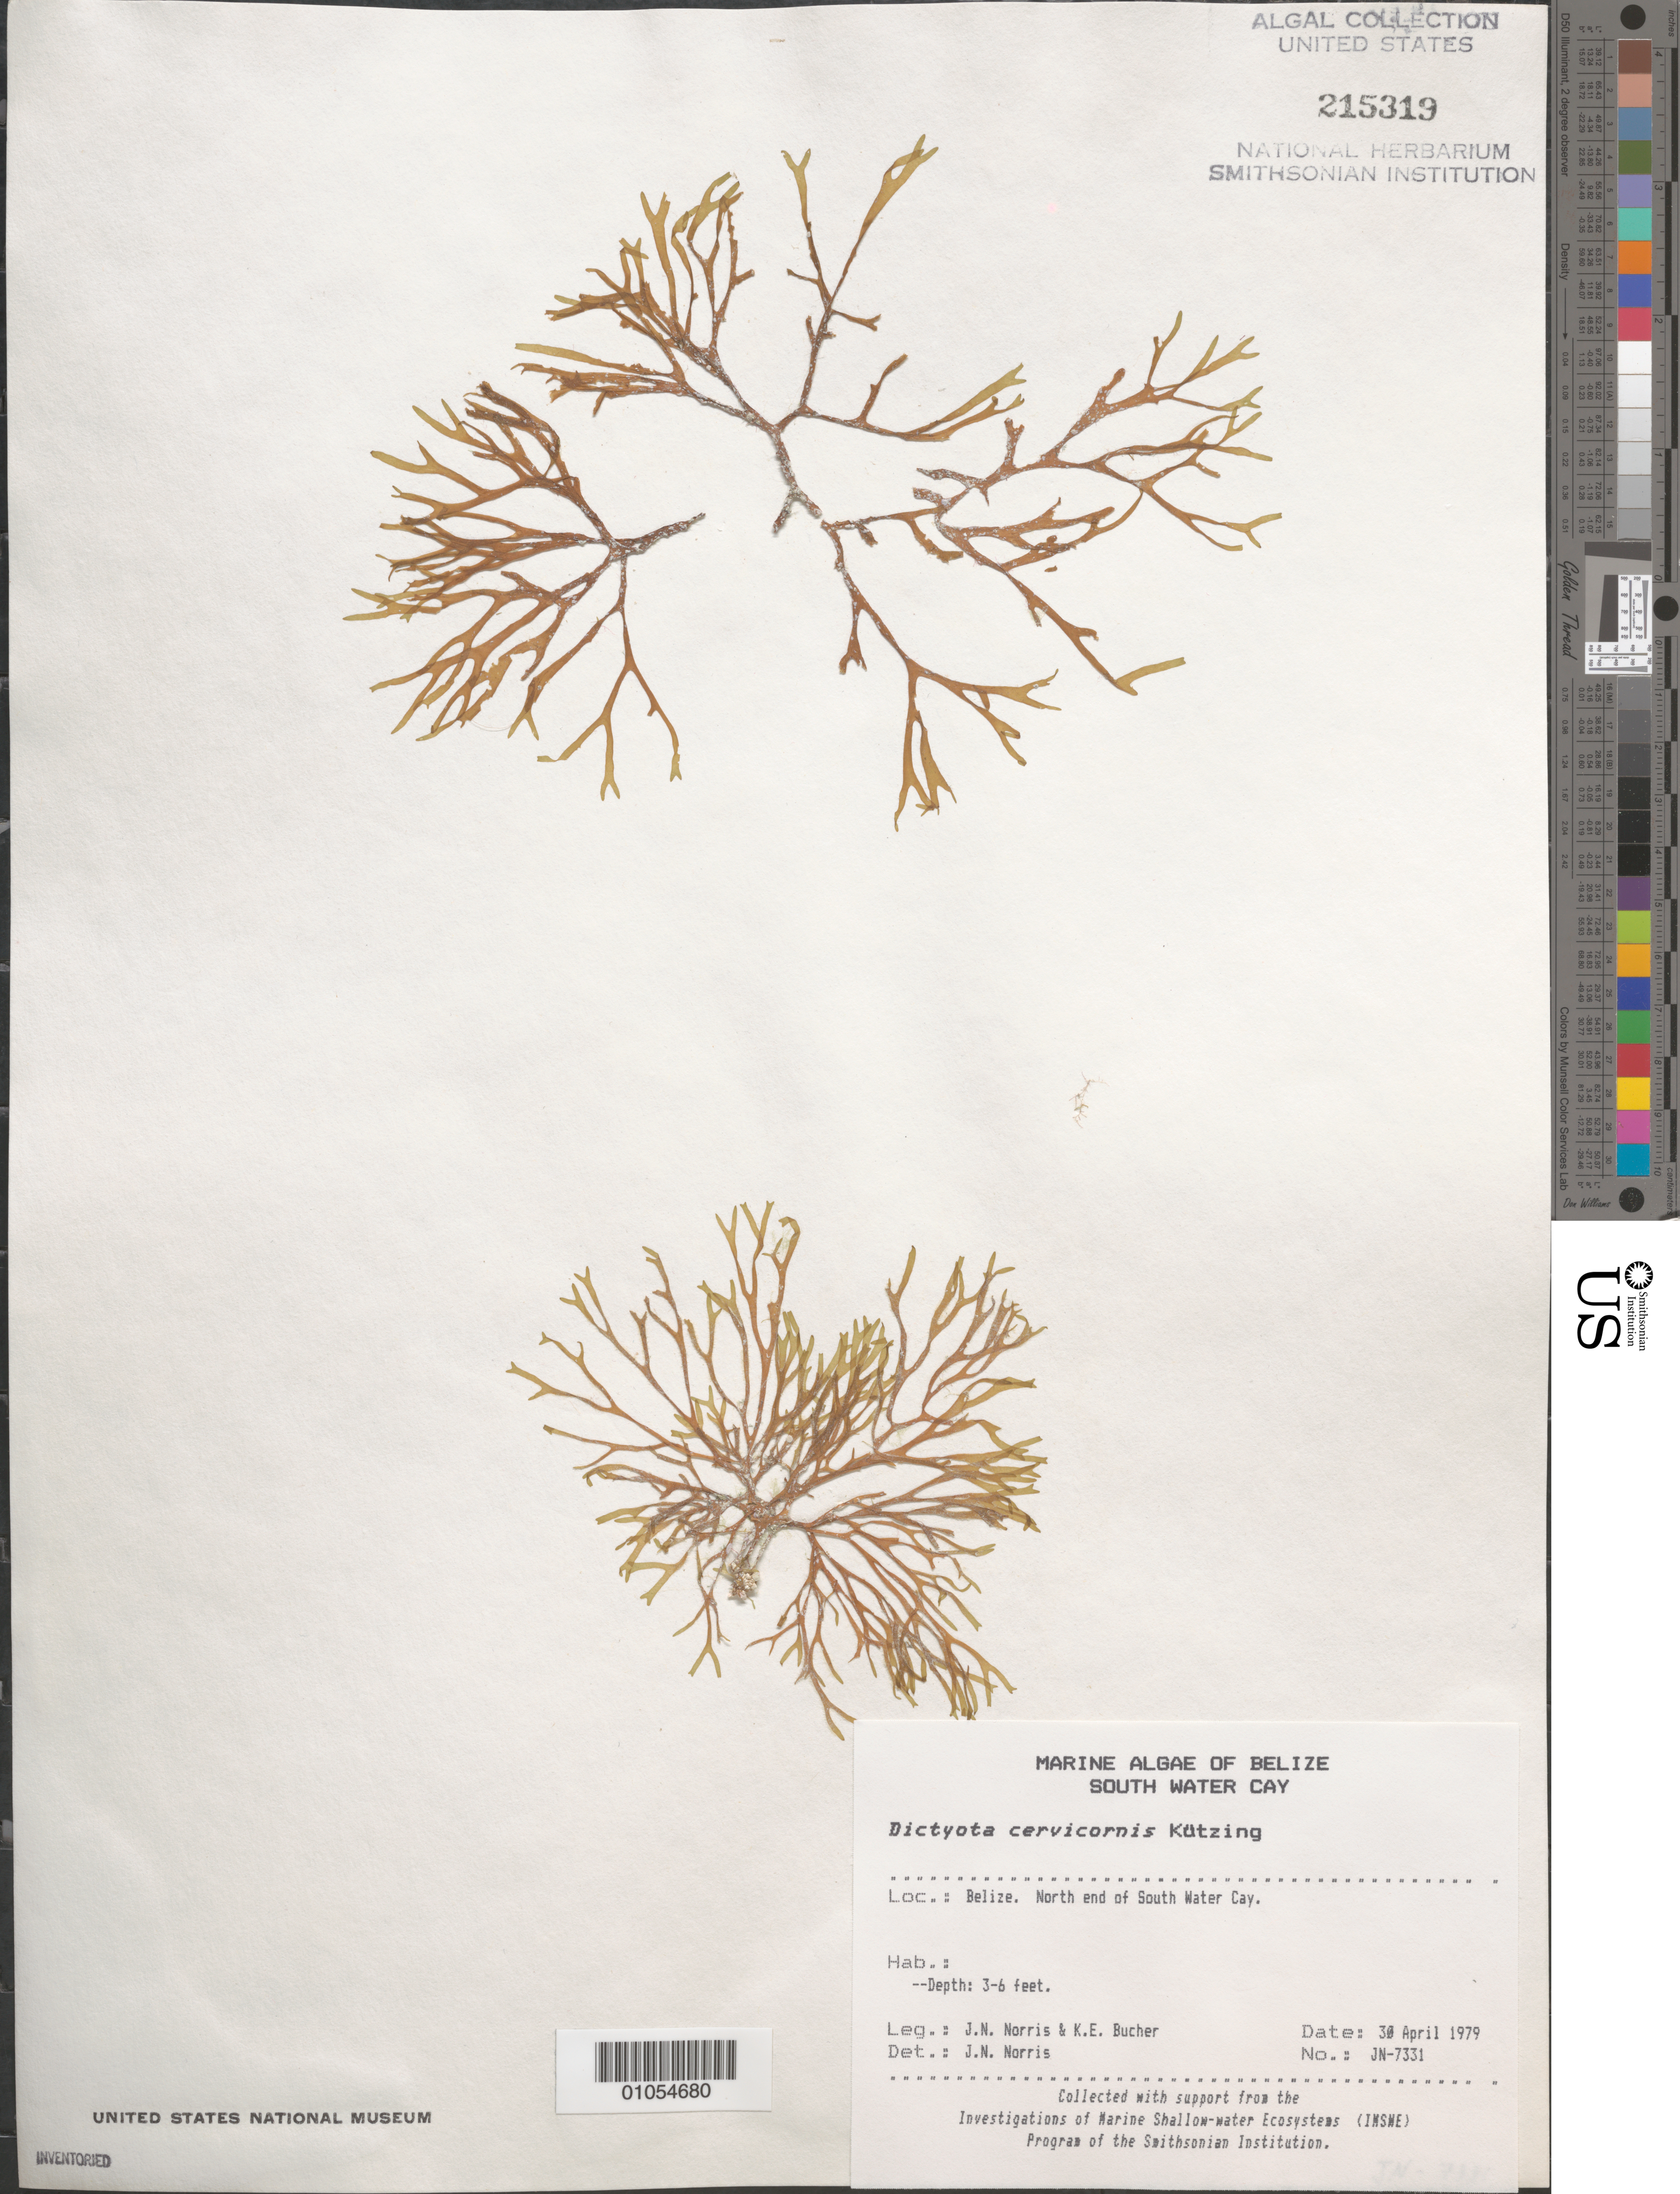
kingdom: Chromista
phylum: Ochrophyta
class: Phaeophyceae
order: Dictyotales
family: Dictyotaceae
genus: Dictyota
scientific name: Dictyota cervicornis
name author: Kütz.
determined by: Norris, James N.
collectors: J. N. Norris & K. E. Bucher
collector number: JN-7331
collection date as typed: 30 Apr 1979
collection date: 1979-04-30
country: Belize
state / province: Stann Creek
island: South Water Cay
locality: North end of the cay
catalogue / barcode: US 215319